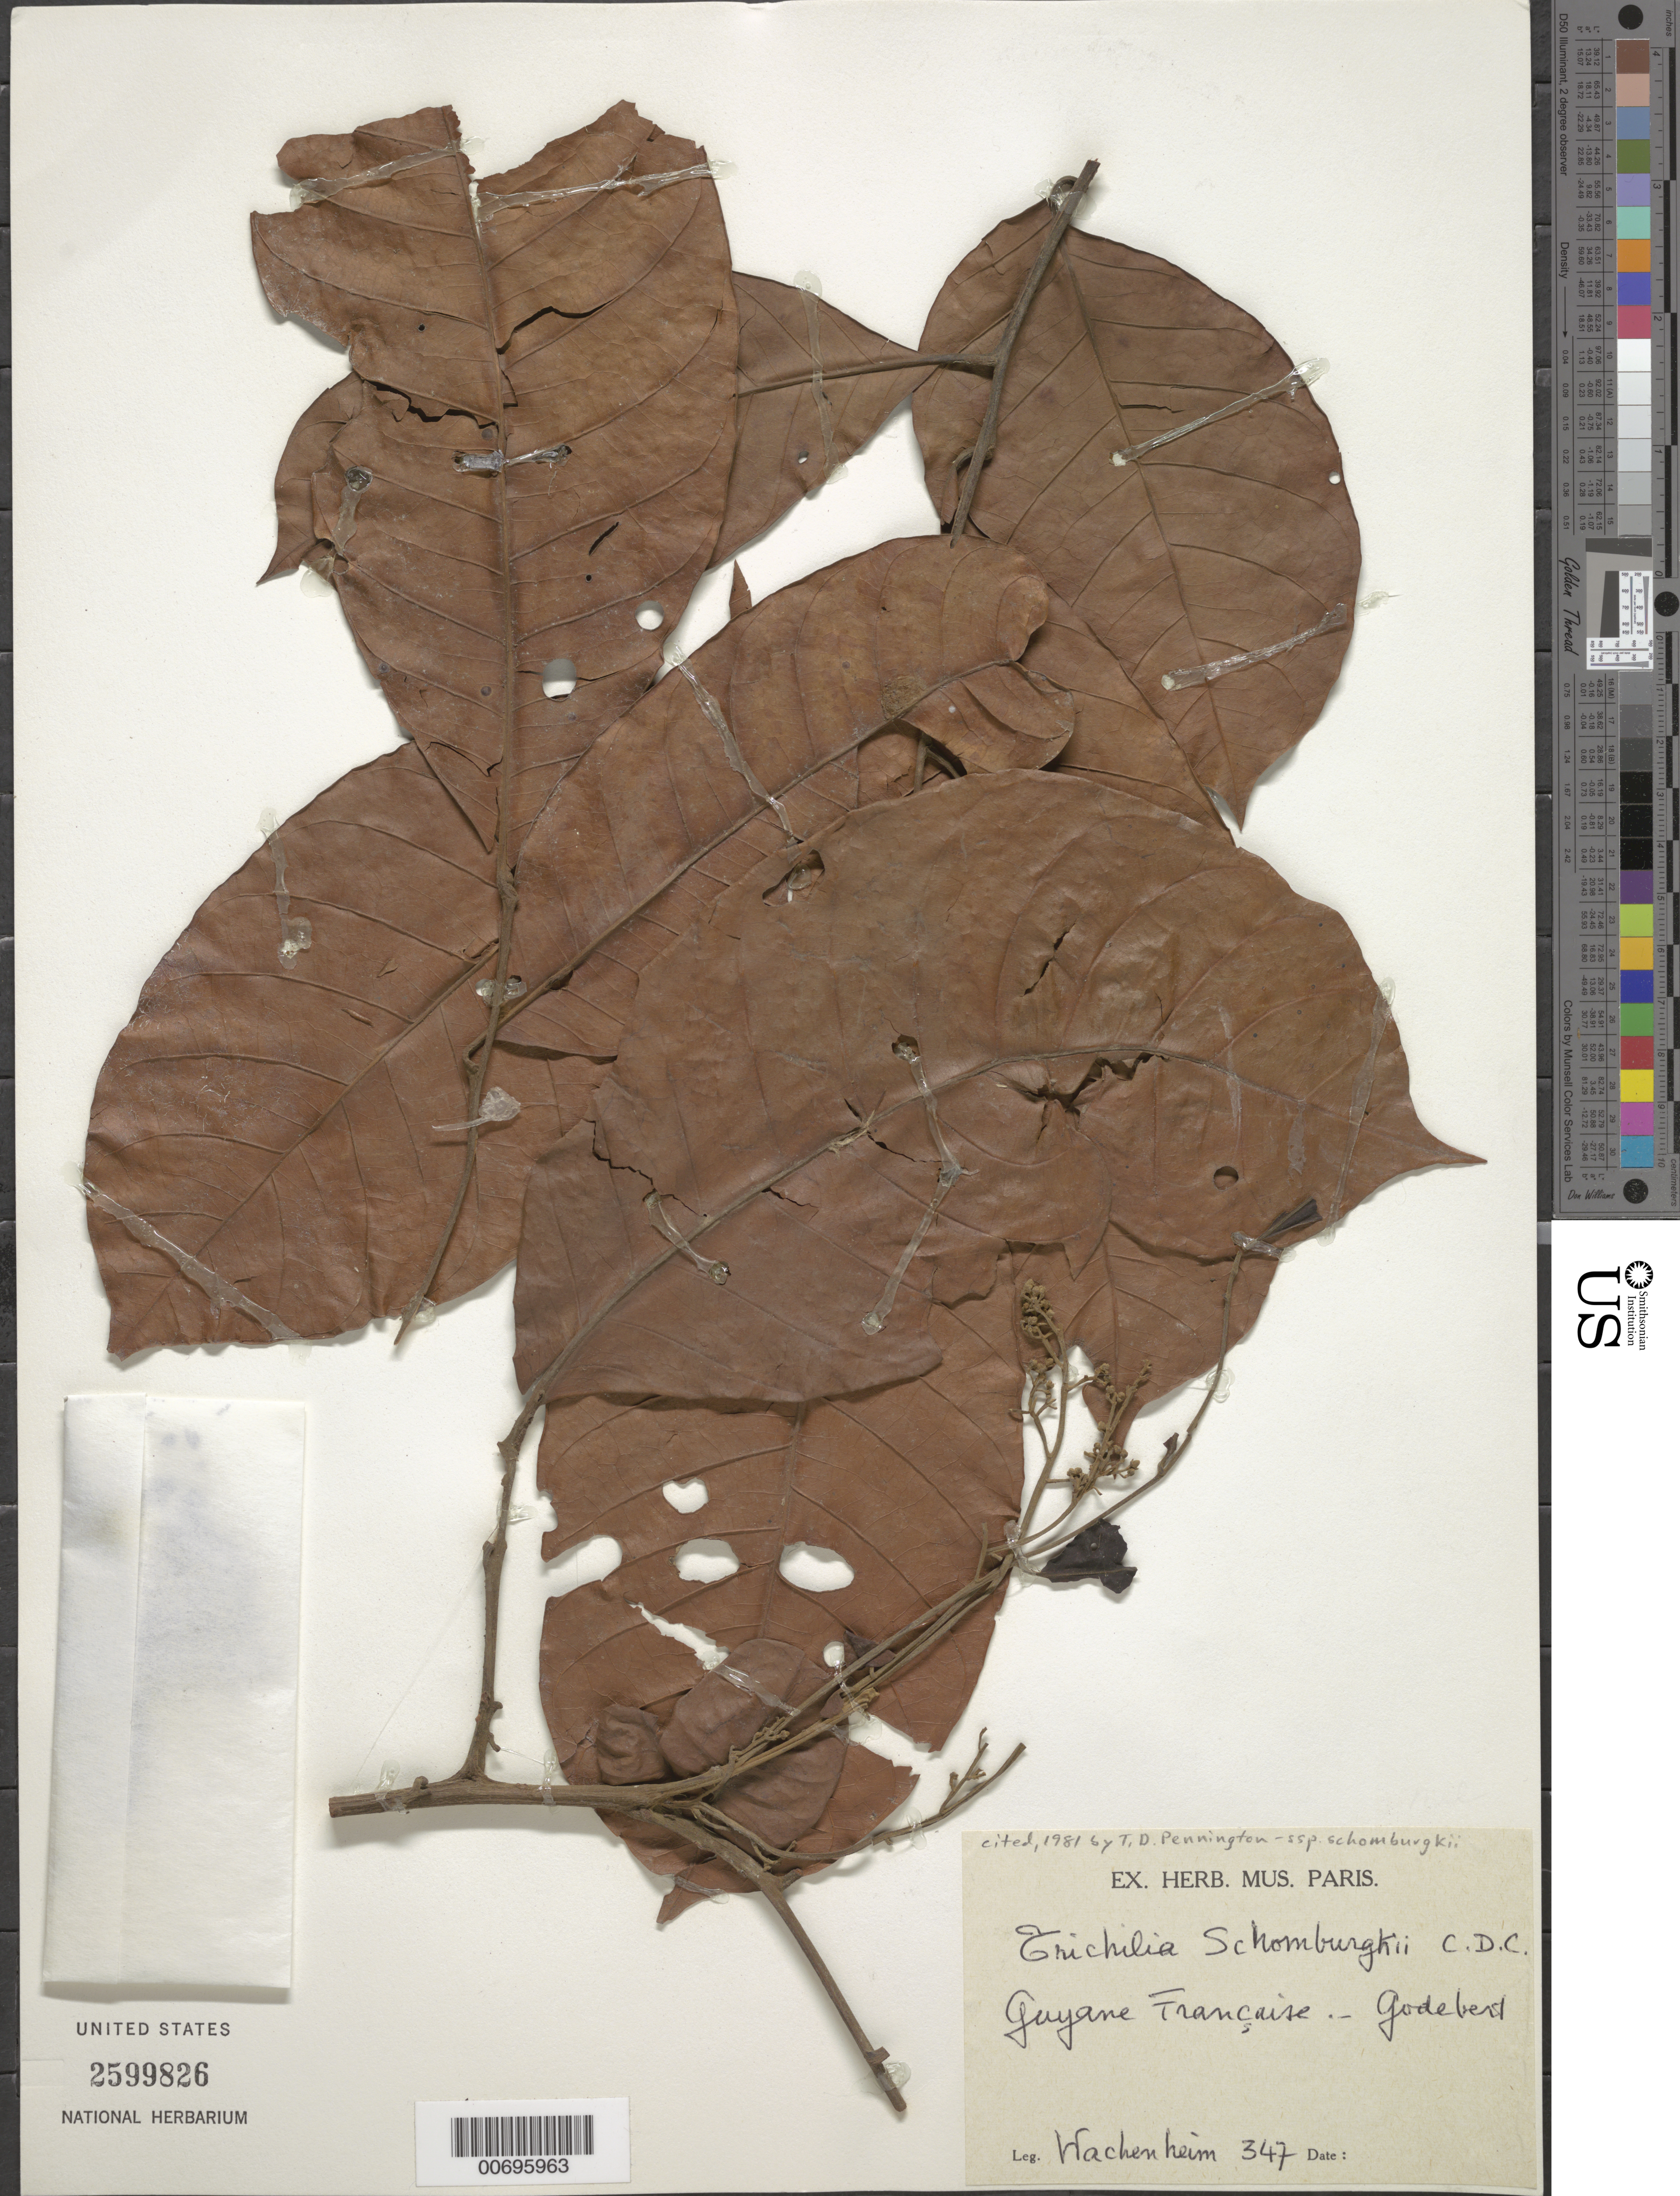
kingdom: Plantae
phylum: Tracheophyta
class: Magnoliopsida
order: Sapindales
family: Meliaceae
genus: Trichilia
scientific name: Trichilia schomburgkii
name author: C. DC.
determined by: Pennington, T. D., (K)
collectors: G. Wachenheim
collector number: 347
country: French Guiana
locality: Godebert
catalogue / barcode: US 2599826